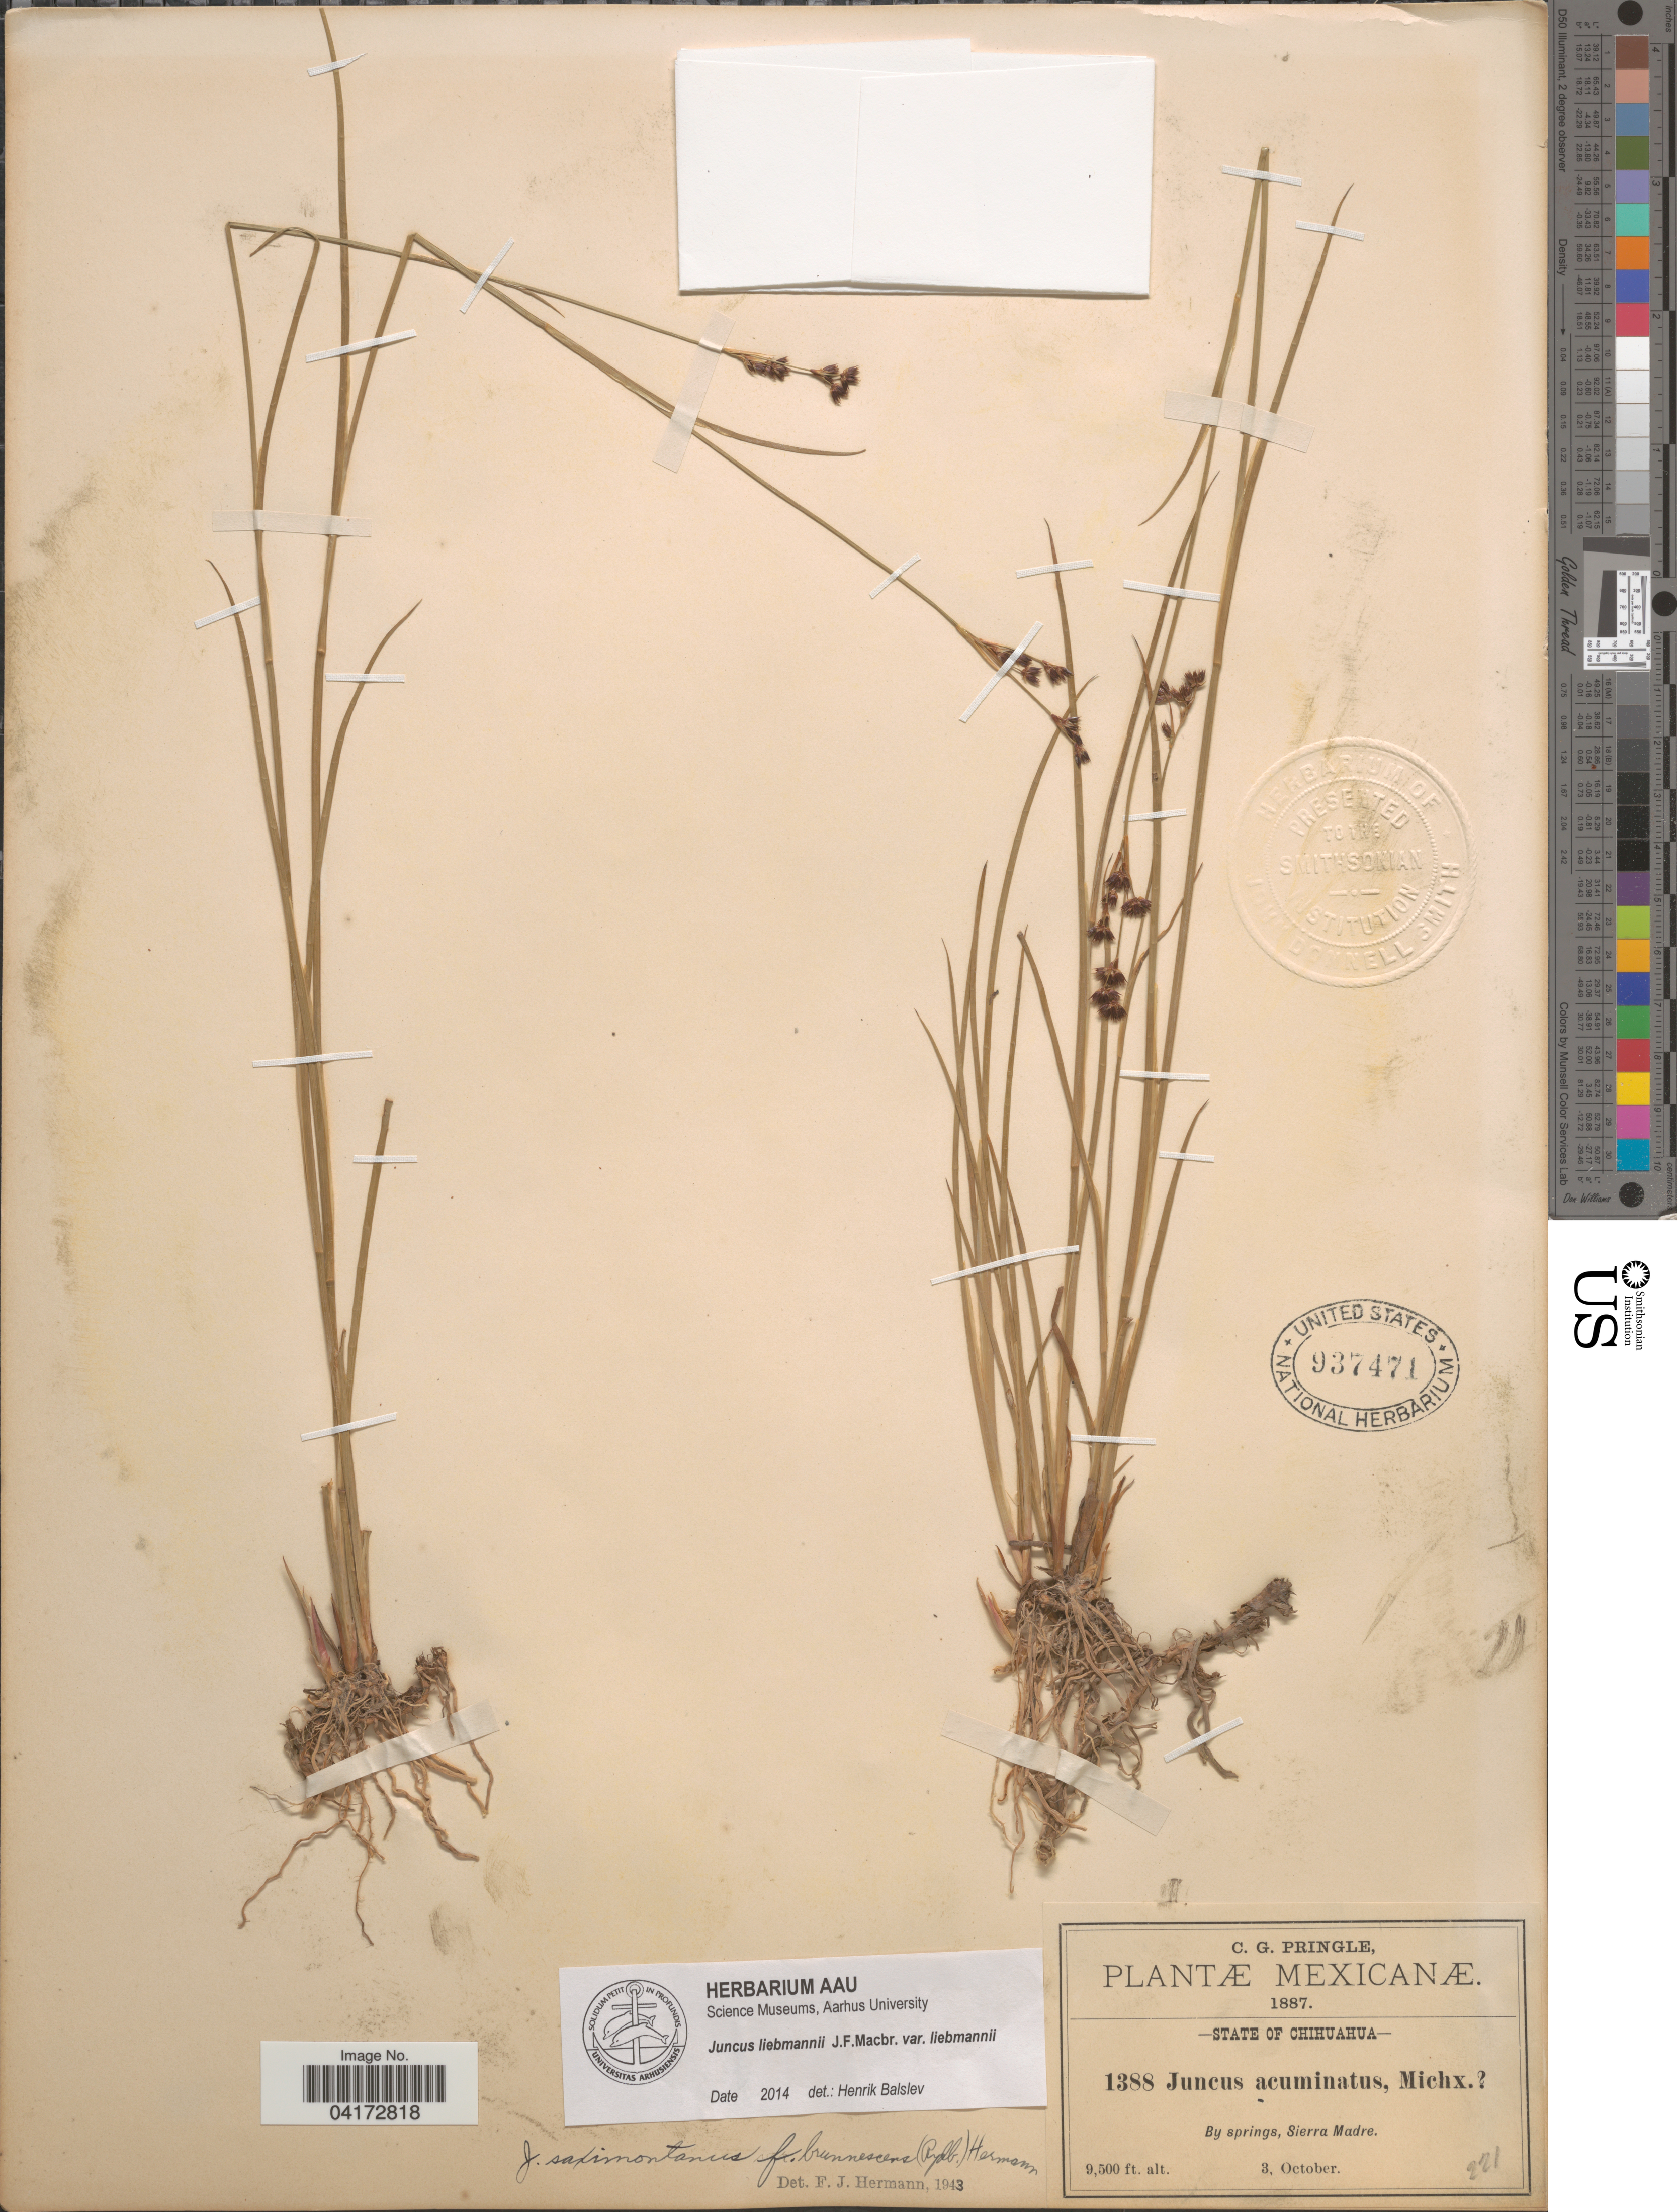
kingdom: Plantae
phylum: Tracheophyta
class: Liliopsida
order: Poales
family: Juncaceae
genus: Juncus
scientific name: Juncus liebmannii var. liebmannii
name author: J.F. Macbr.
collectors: C. G. Pringle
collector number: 1388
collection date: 1887-10-03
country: Mexico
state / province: Chihuahua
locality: Sierra Madre.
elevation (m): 2896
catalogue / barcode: US 937471